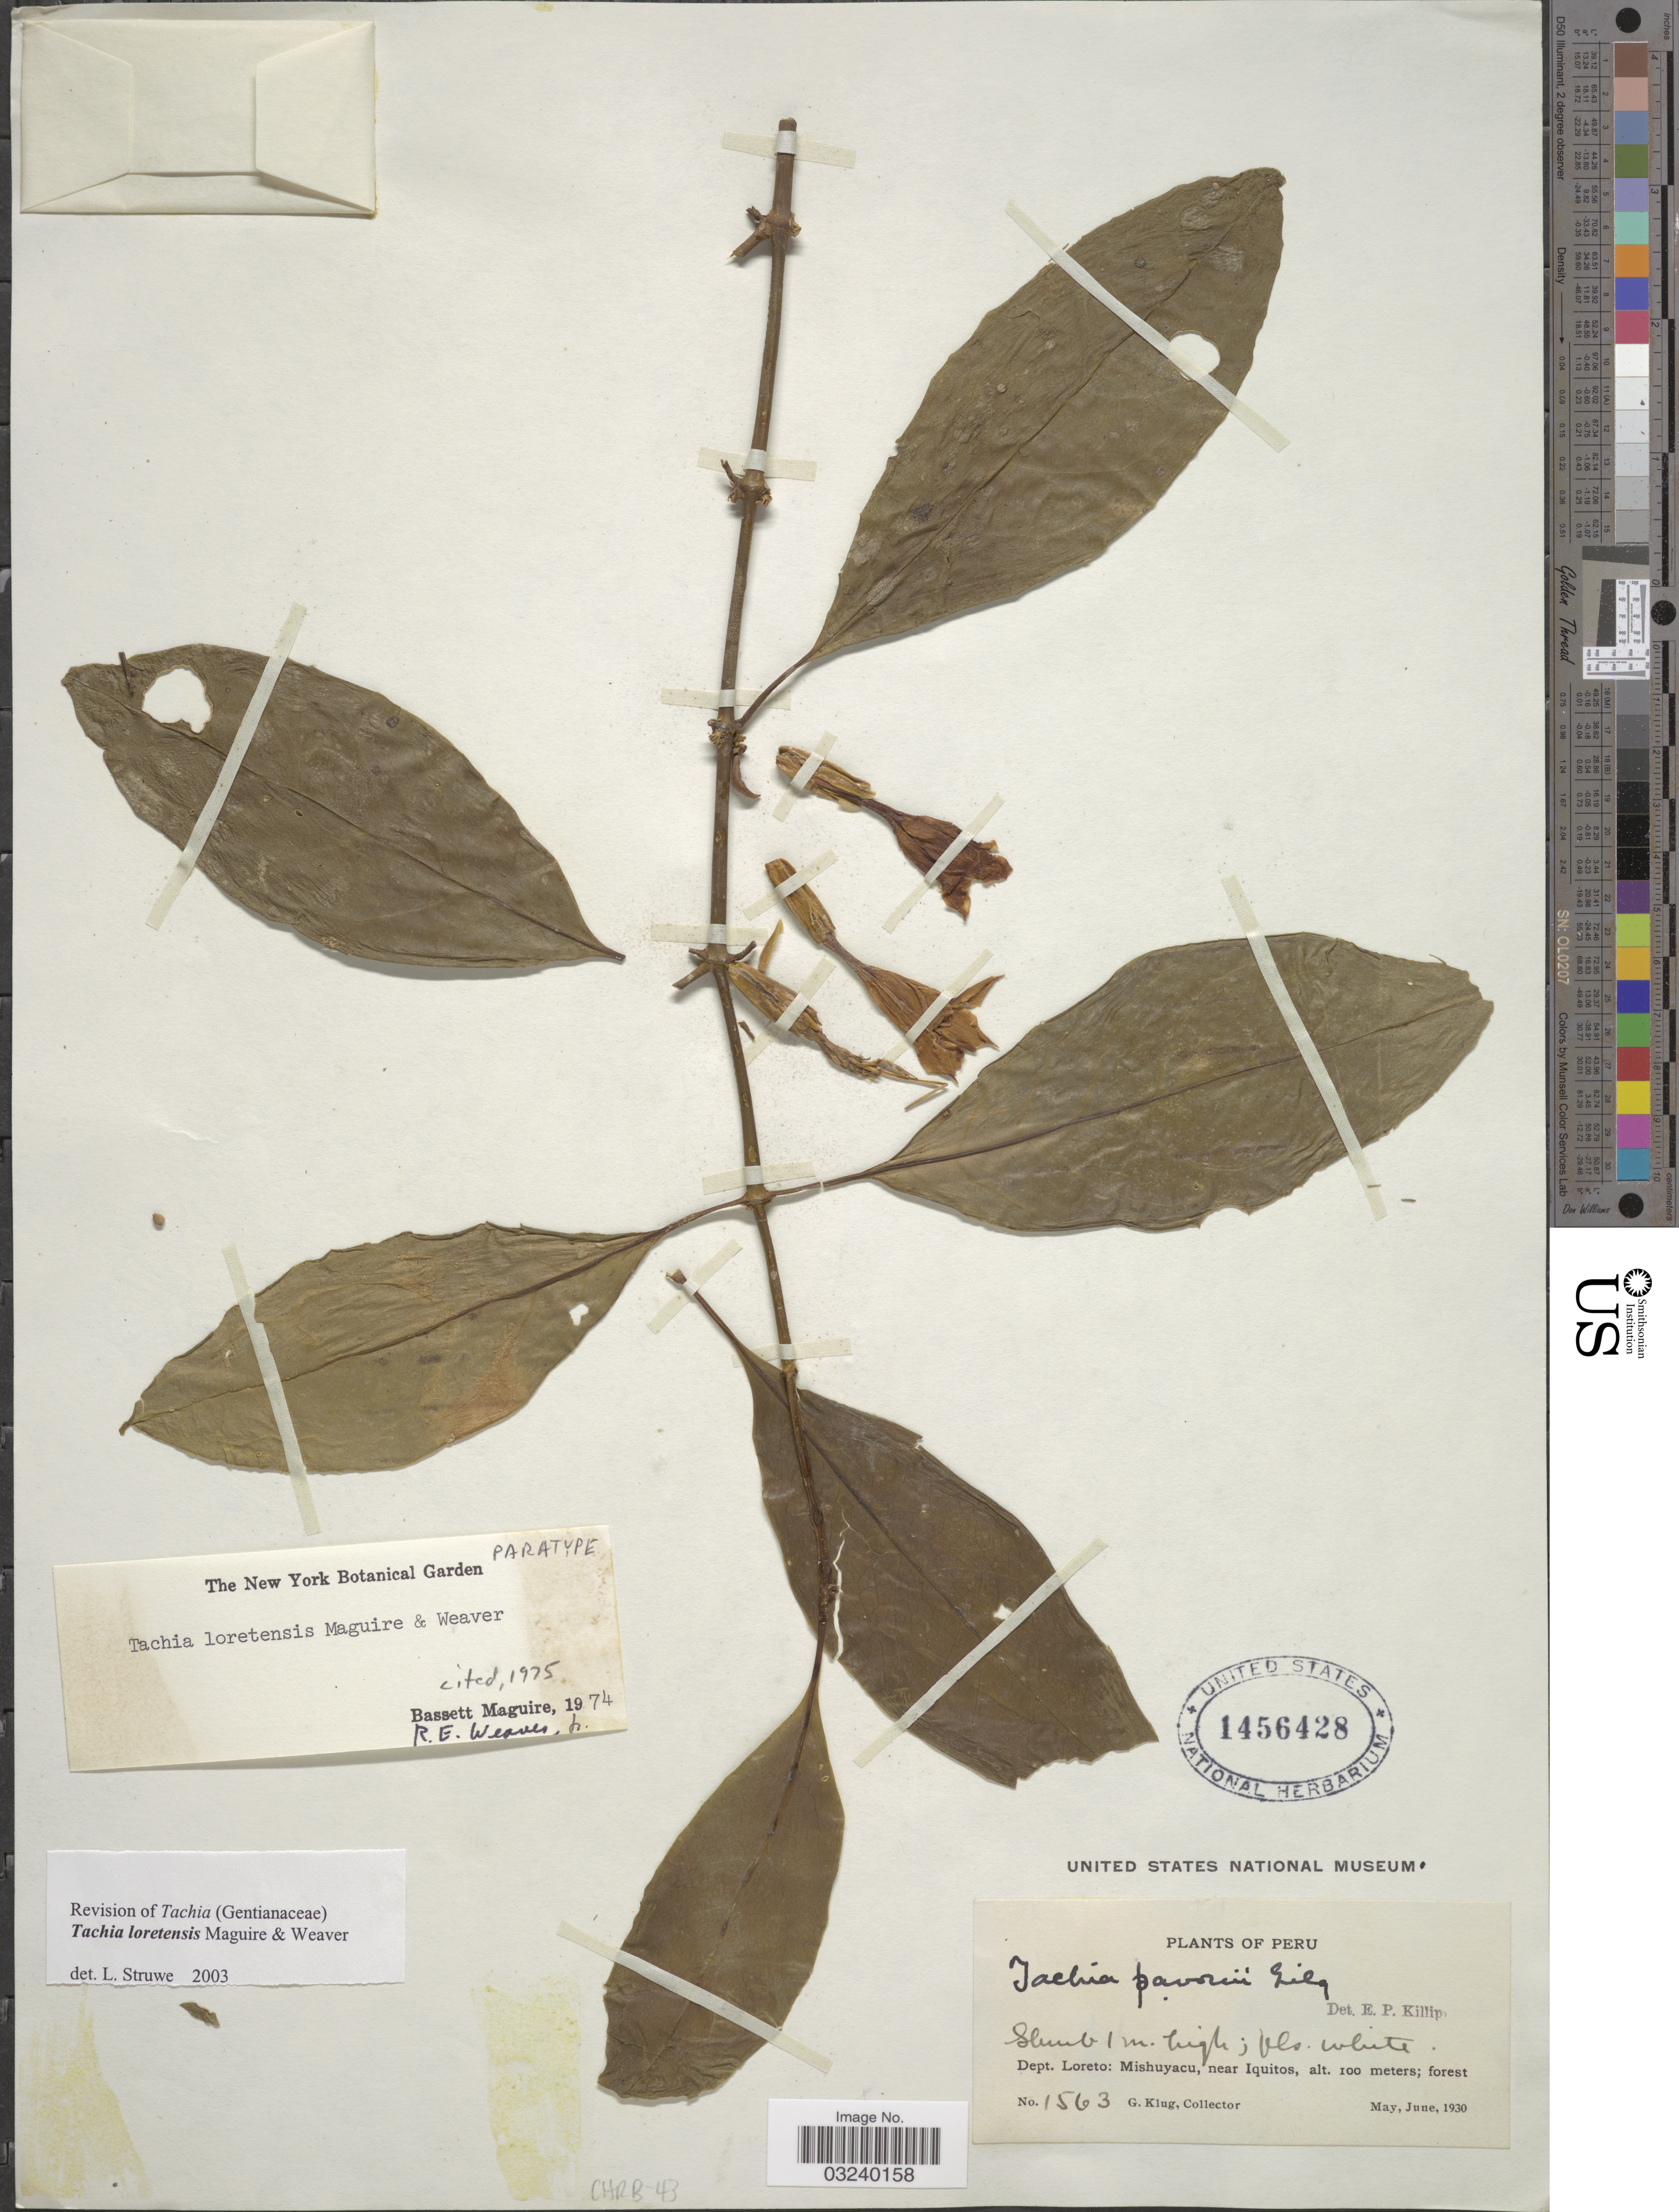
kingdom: Plantae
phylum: Tracheophyta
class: Magnoliopsida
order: Gentianales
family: Gentianaceae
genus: Tachia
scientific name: Tachia loretensis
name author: Maguire & Weaver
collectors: G. Klug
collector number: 1563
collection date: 1930-05/1930-06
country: Peru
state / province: Loreto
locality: Dept. Loreto: Mishuyacu, near Iquitos.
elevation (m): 100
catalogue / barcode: US 1456428